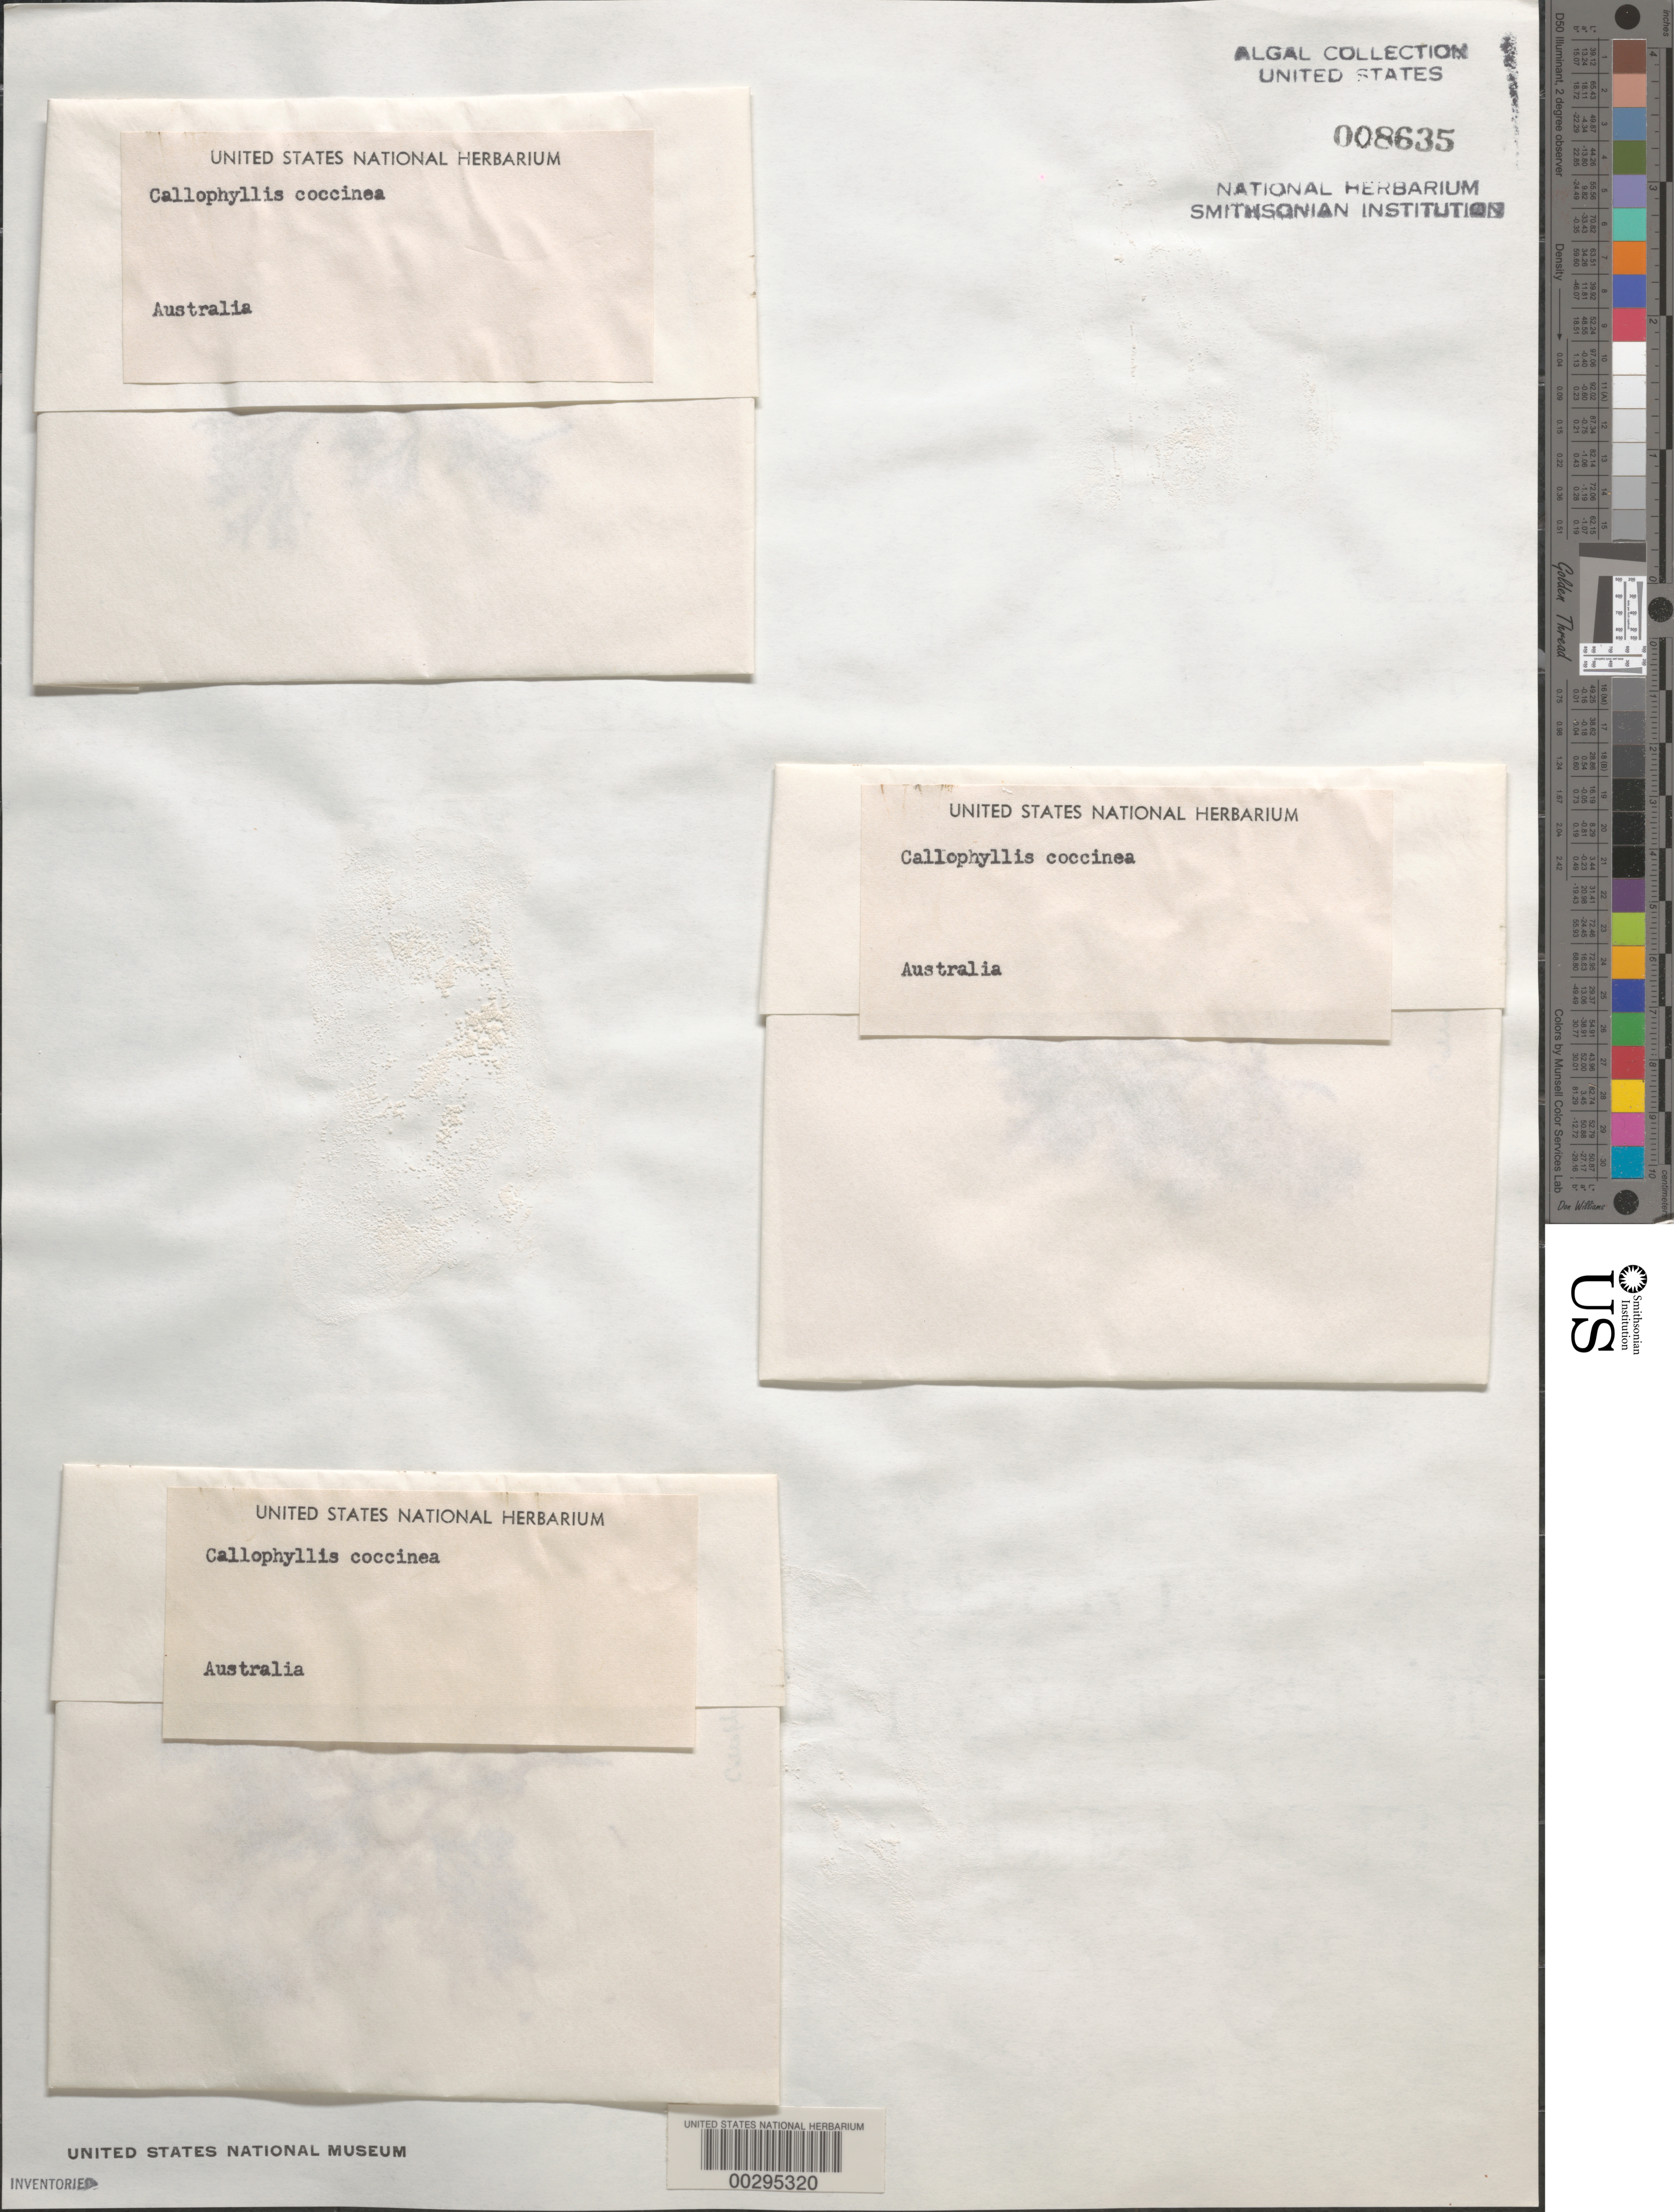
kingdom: Plantae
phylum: Rhodophyta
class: Florideophyceae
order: Gigartinales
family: Kallymeniaceae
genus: Callophyllis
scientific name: Callophyllis rangiferina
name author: (R.Brown ex Turner) Womersley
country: Australia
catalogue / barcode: US 8635